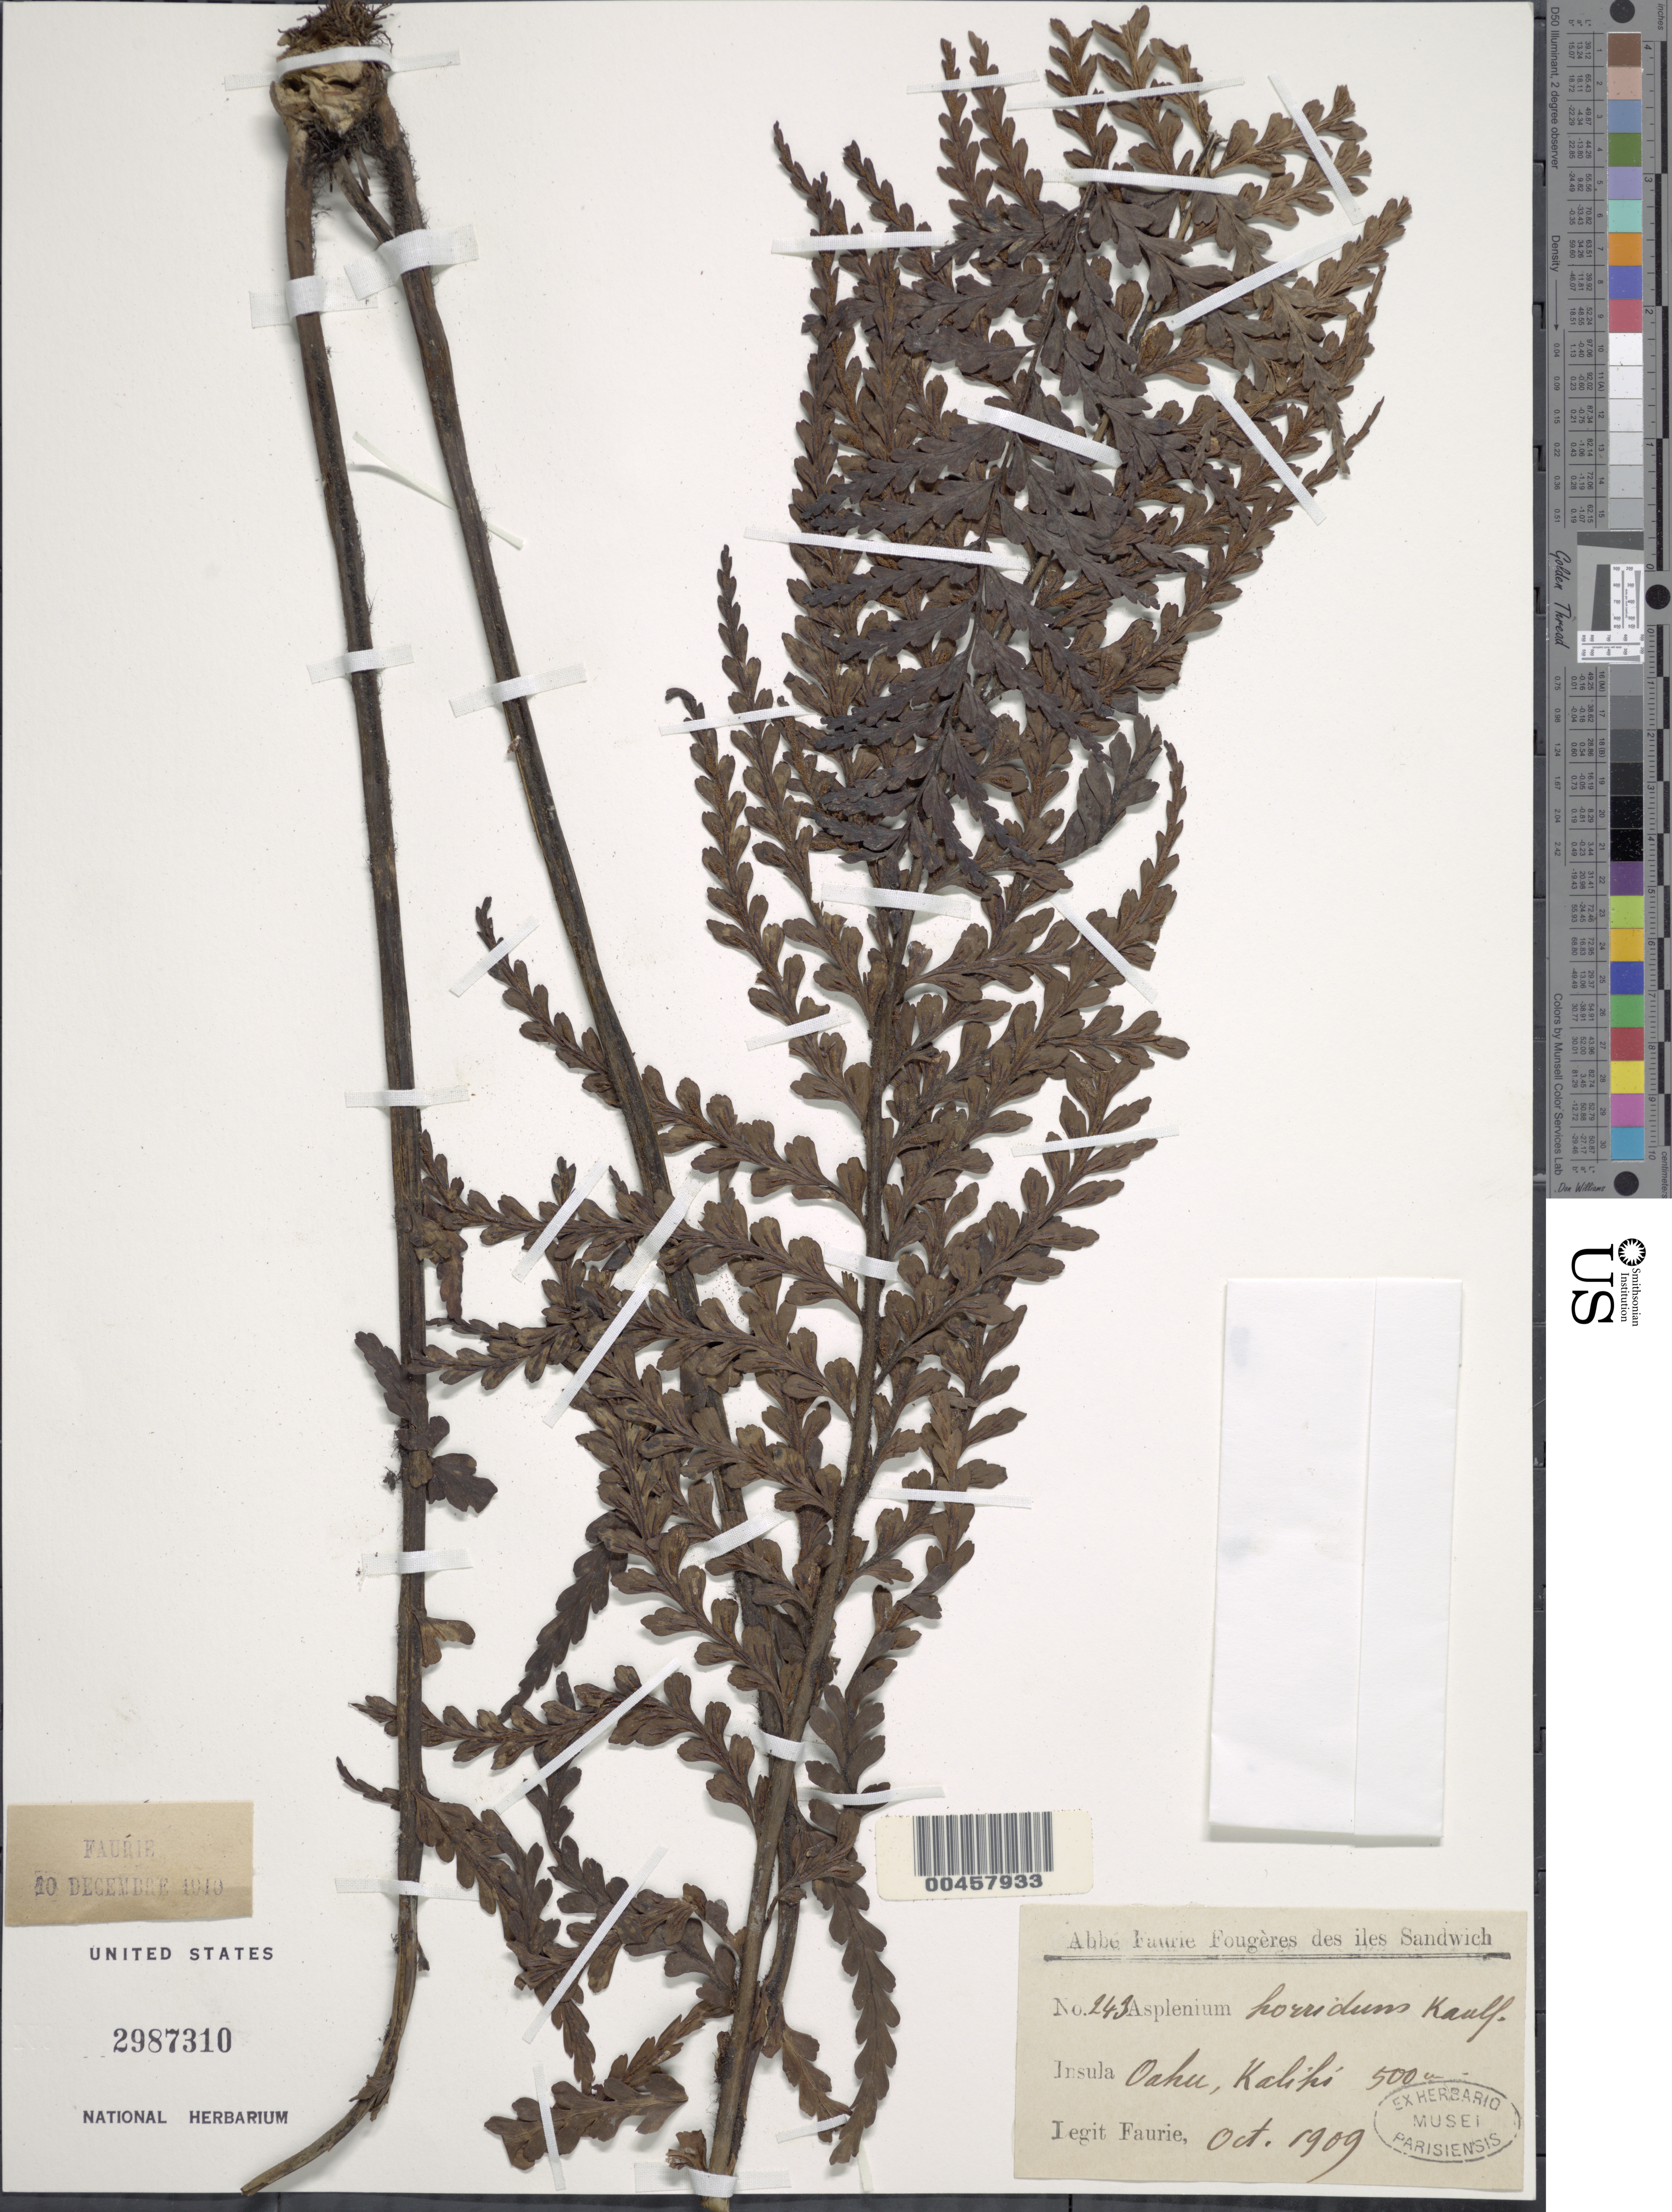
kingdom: Plantae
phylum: Tracheophyta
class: Polypodiopsida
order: Polypodiales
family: Aspleniaceae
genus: Asplenium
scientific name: Asplenium horridum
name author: Kaulf.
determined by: Salgado, A. E.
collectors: A. Faurie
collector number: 243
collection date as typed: Oct 1909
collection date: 1909-10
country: United States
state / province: Hawaii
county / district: Honolulu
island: Oahu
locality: Kalihi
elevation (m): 500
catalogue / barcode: US 2987310